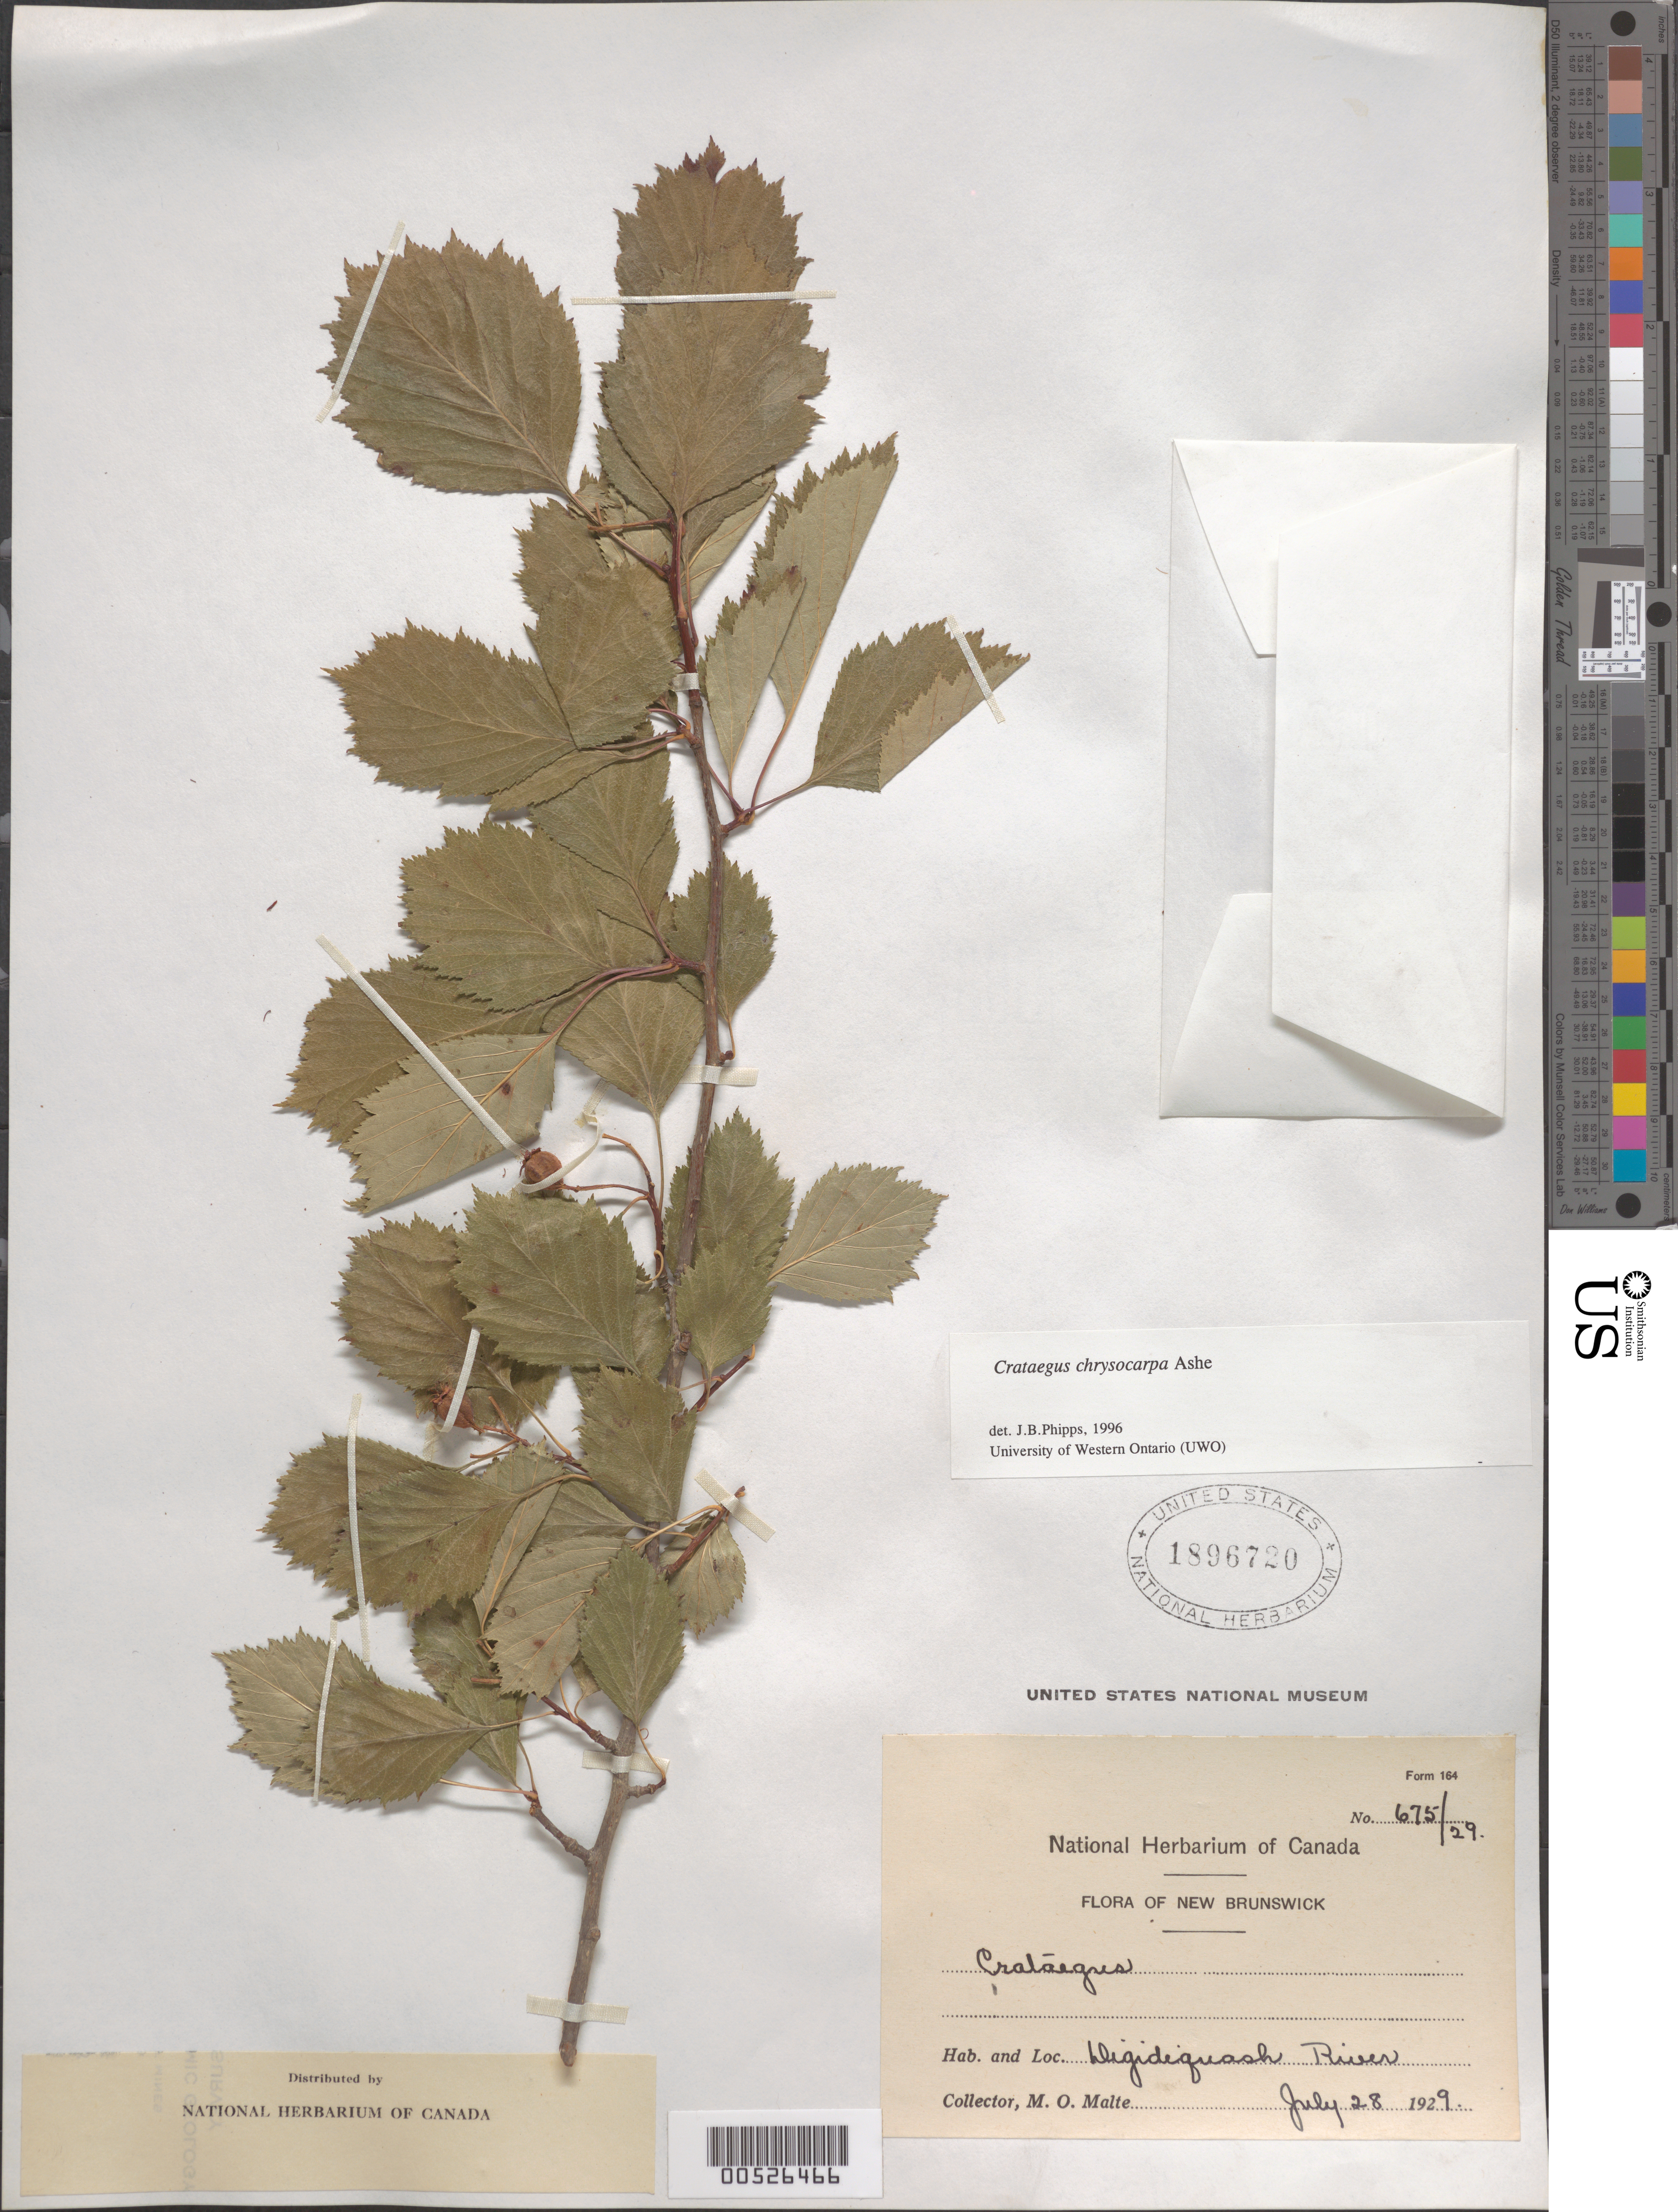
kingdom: Plantae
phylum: Tracheophyta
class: Magnoliopsida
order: Rosales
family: Rosaceae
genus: Crataegus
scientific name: Crataegus chrysocarpa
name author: Ashe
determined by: Phipps, James B., (UWO), University of Western Ontario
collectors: M. Malte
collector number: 675/29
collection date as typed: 28 Jul 1929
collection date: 1929-07-28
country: Canada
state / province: New Brunswick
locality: Digidiquash River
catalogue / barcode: US 1896720